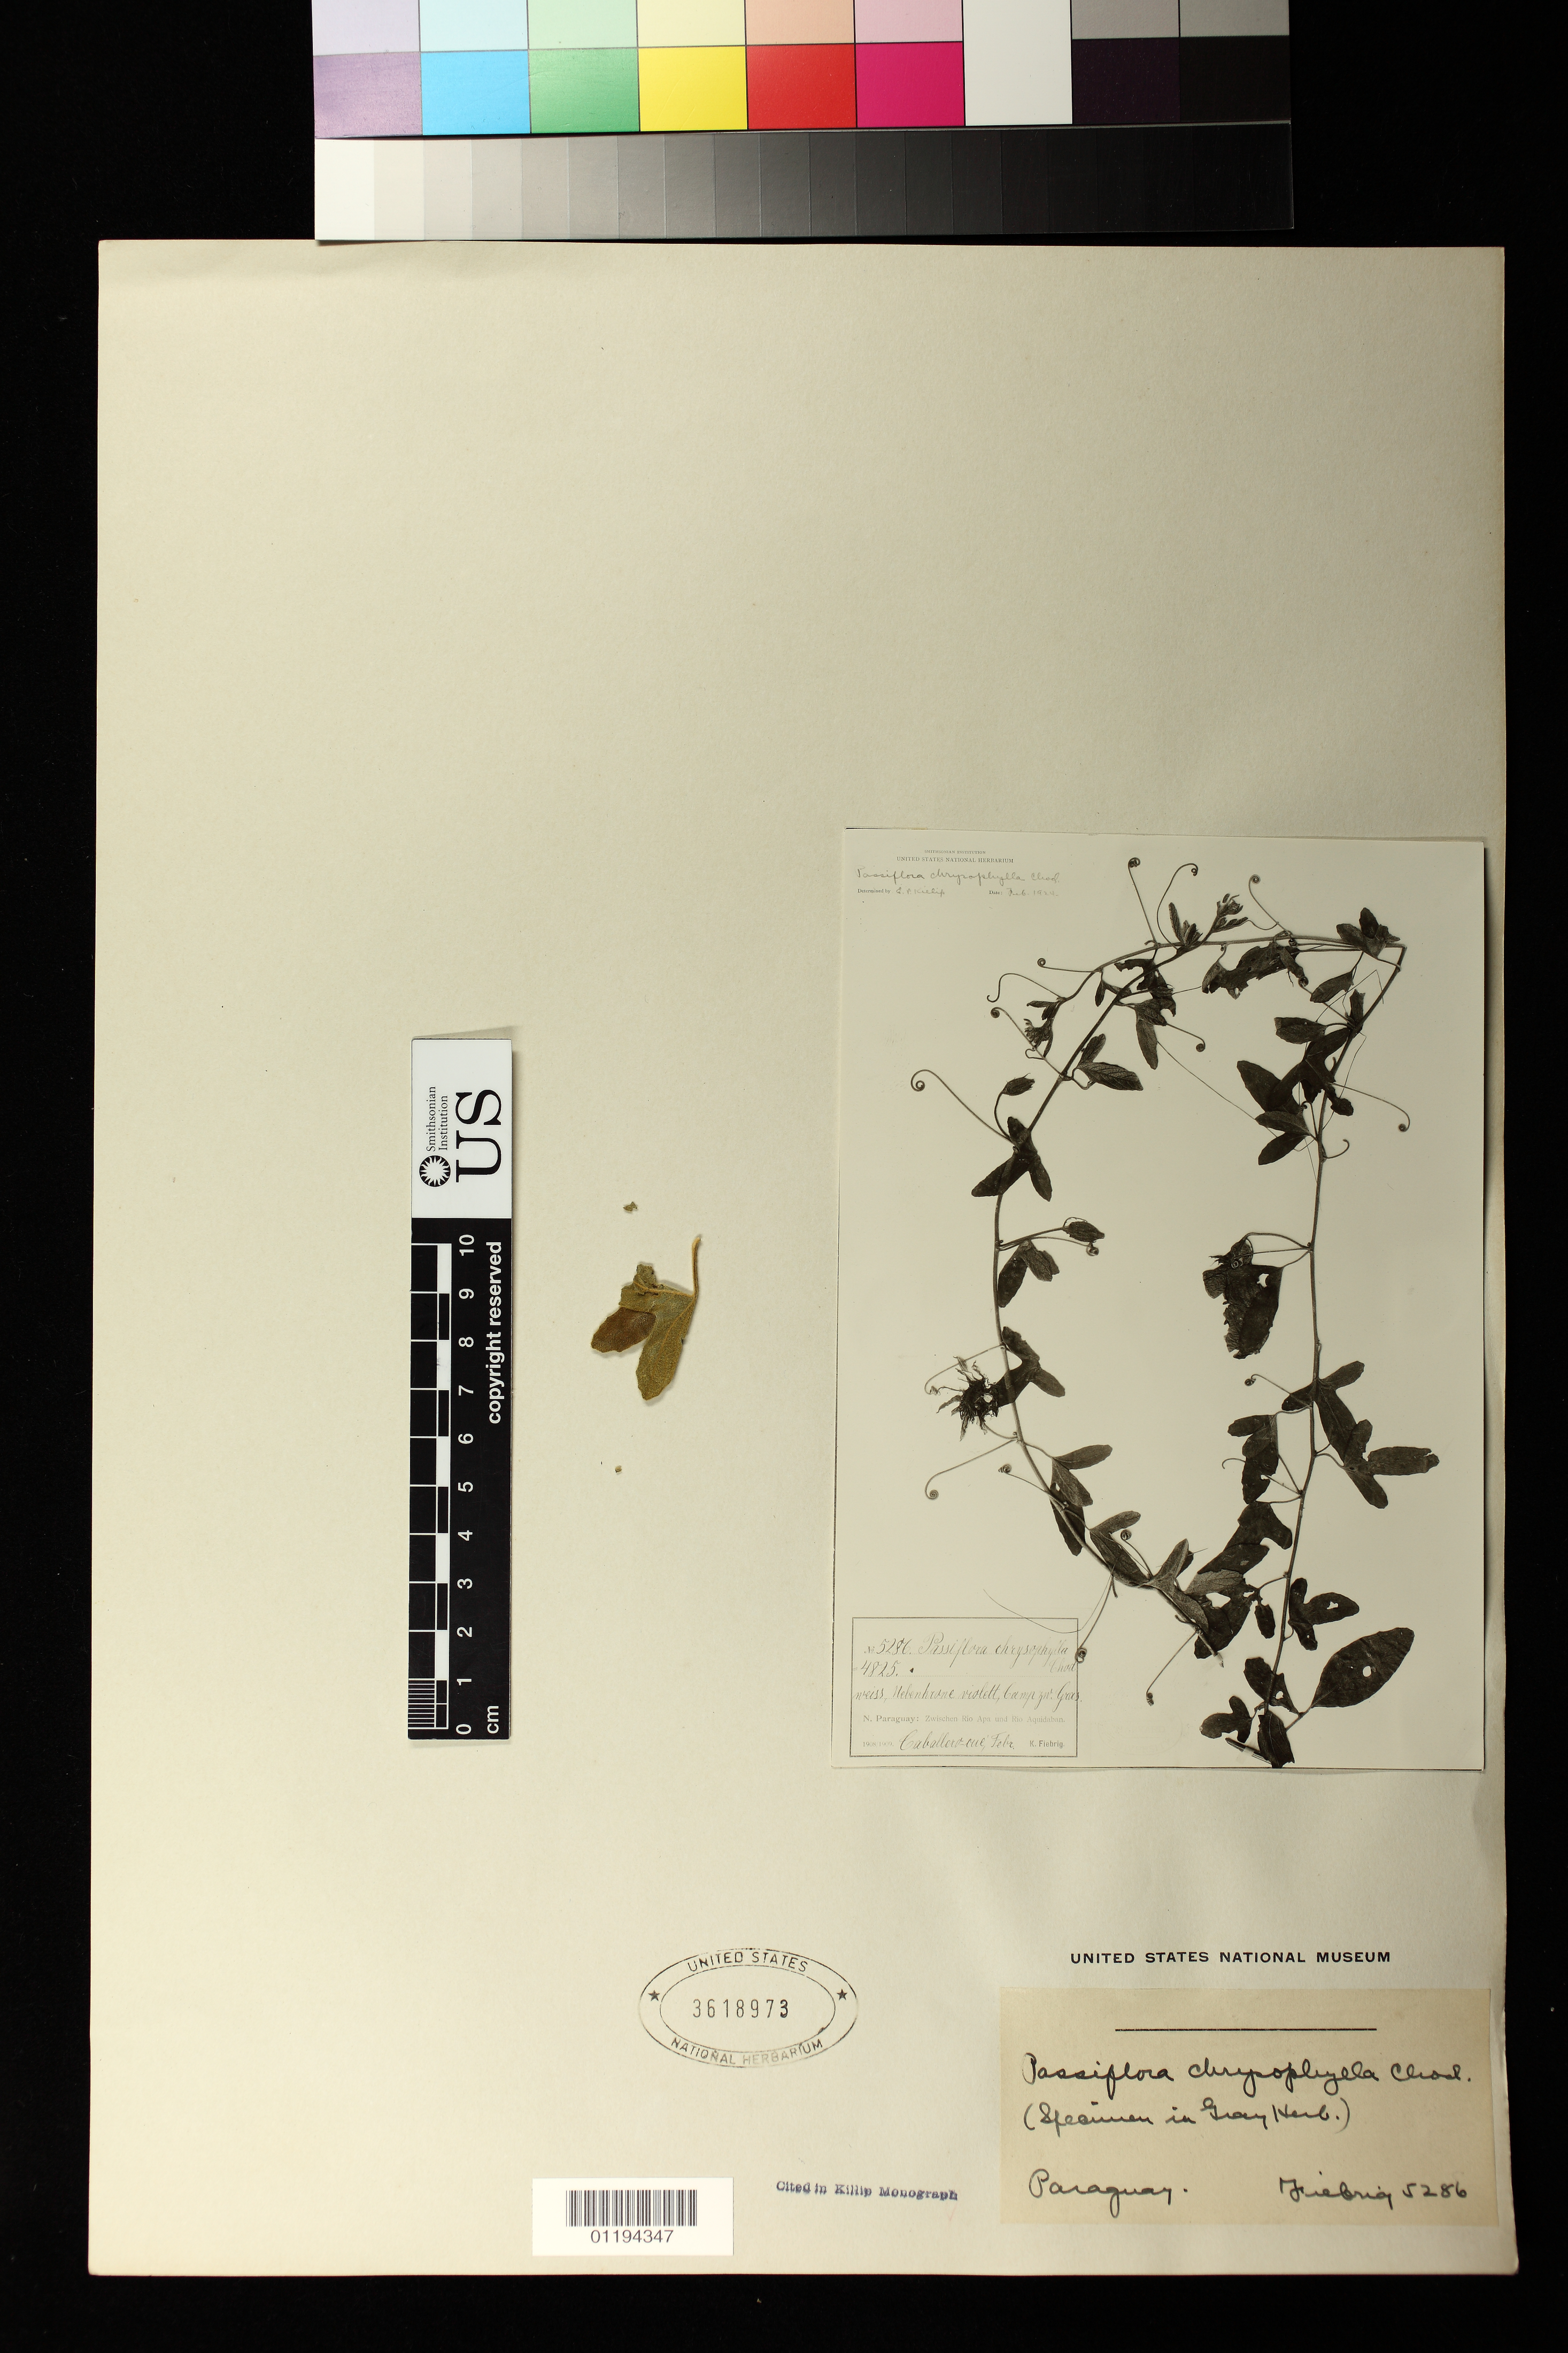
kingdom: Plantae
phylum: Tracheophyta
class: Magnoliopsida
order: Malpighiales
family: Passifloraceae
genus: Passiflora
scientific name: Passiflora chrysophylla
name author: Chodat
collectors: K. Fiebrig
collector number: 5286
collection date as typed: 1908 to -- --- 1909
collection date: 1908/1909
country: Paraguay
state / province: Misiones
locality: N. Paraguay: Zwischen Rio Apa und Rio Aquidaban. Caballero Cue.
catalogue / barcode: US 3618973